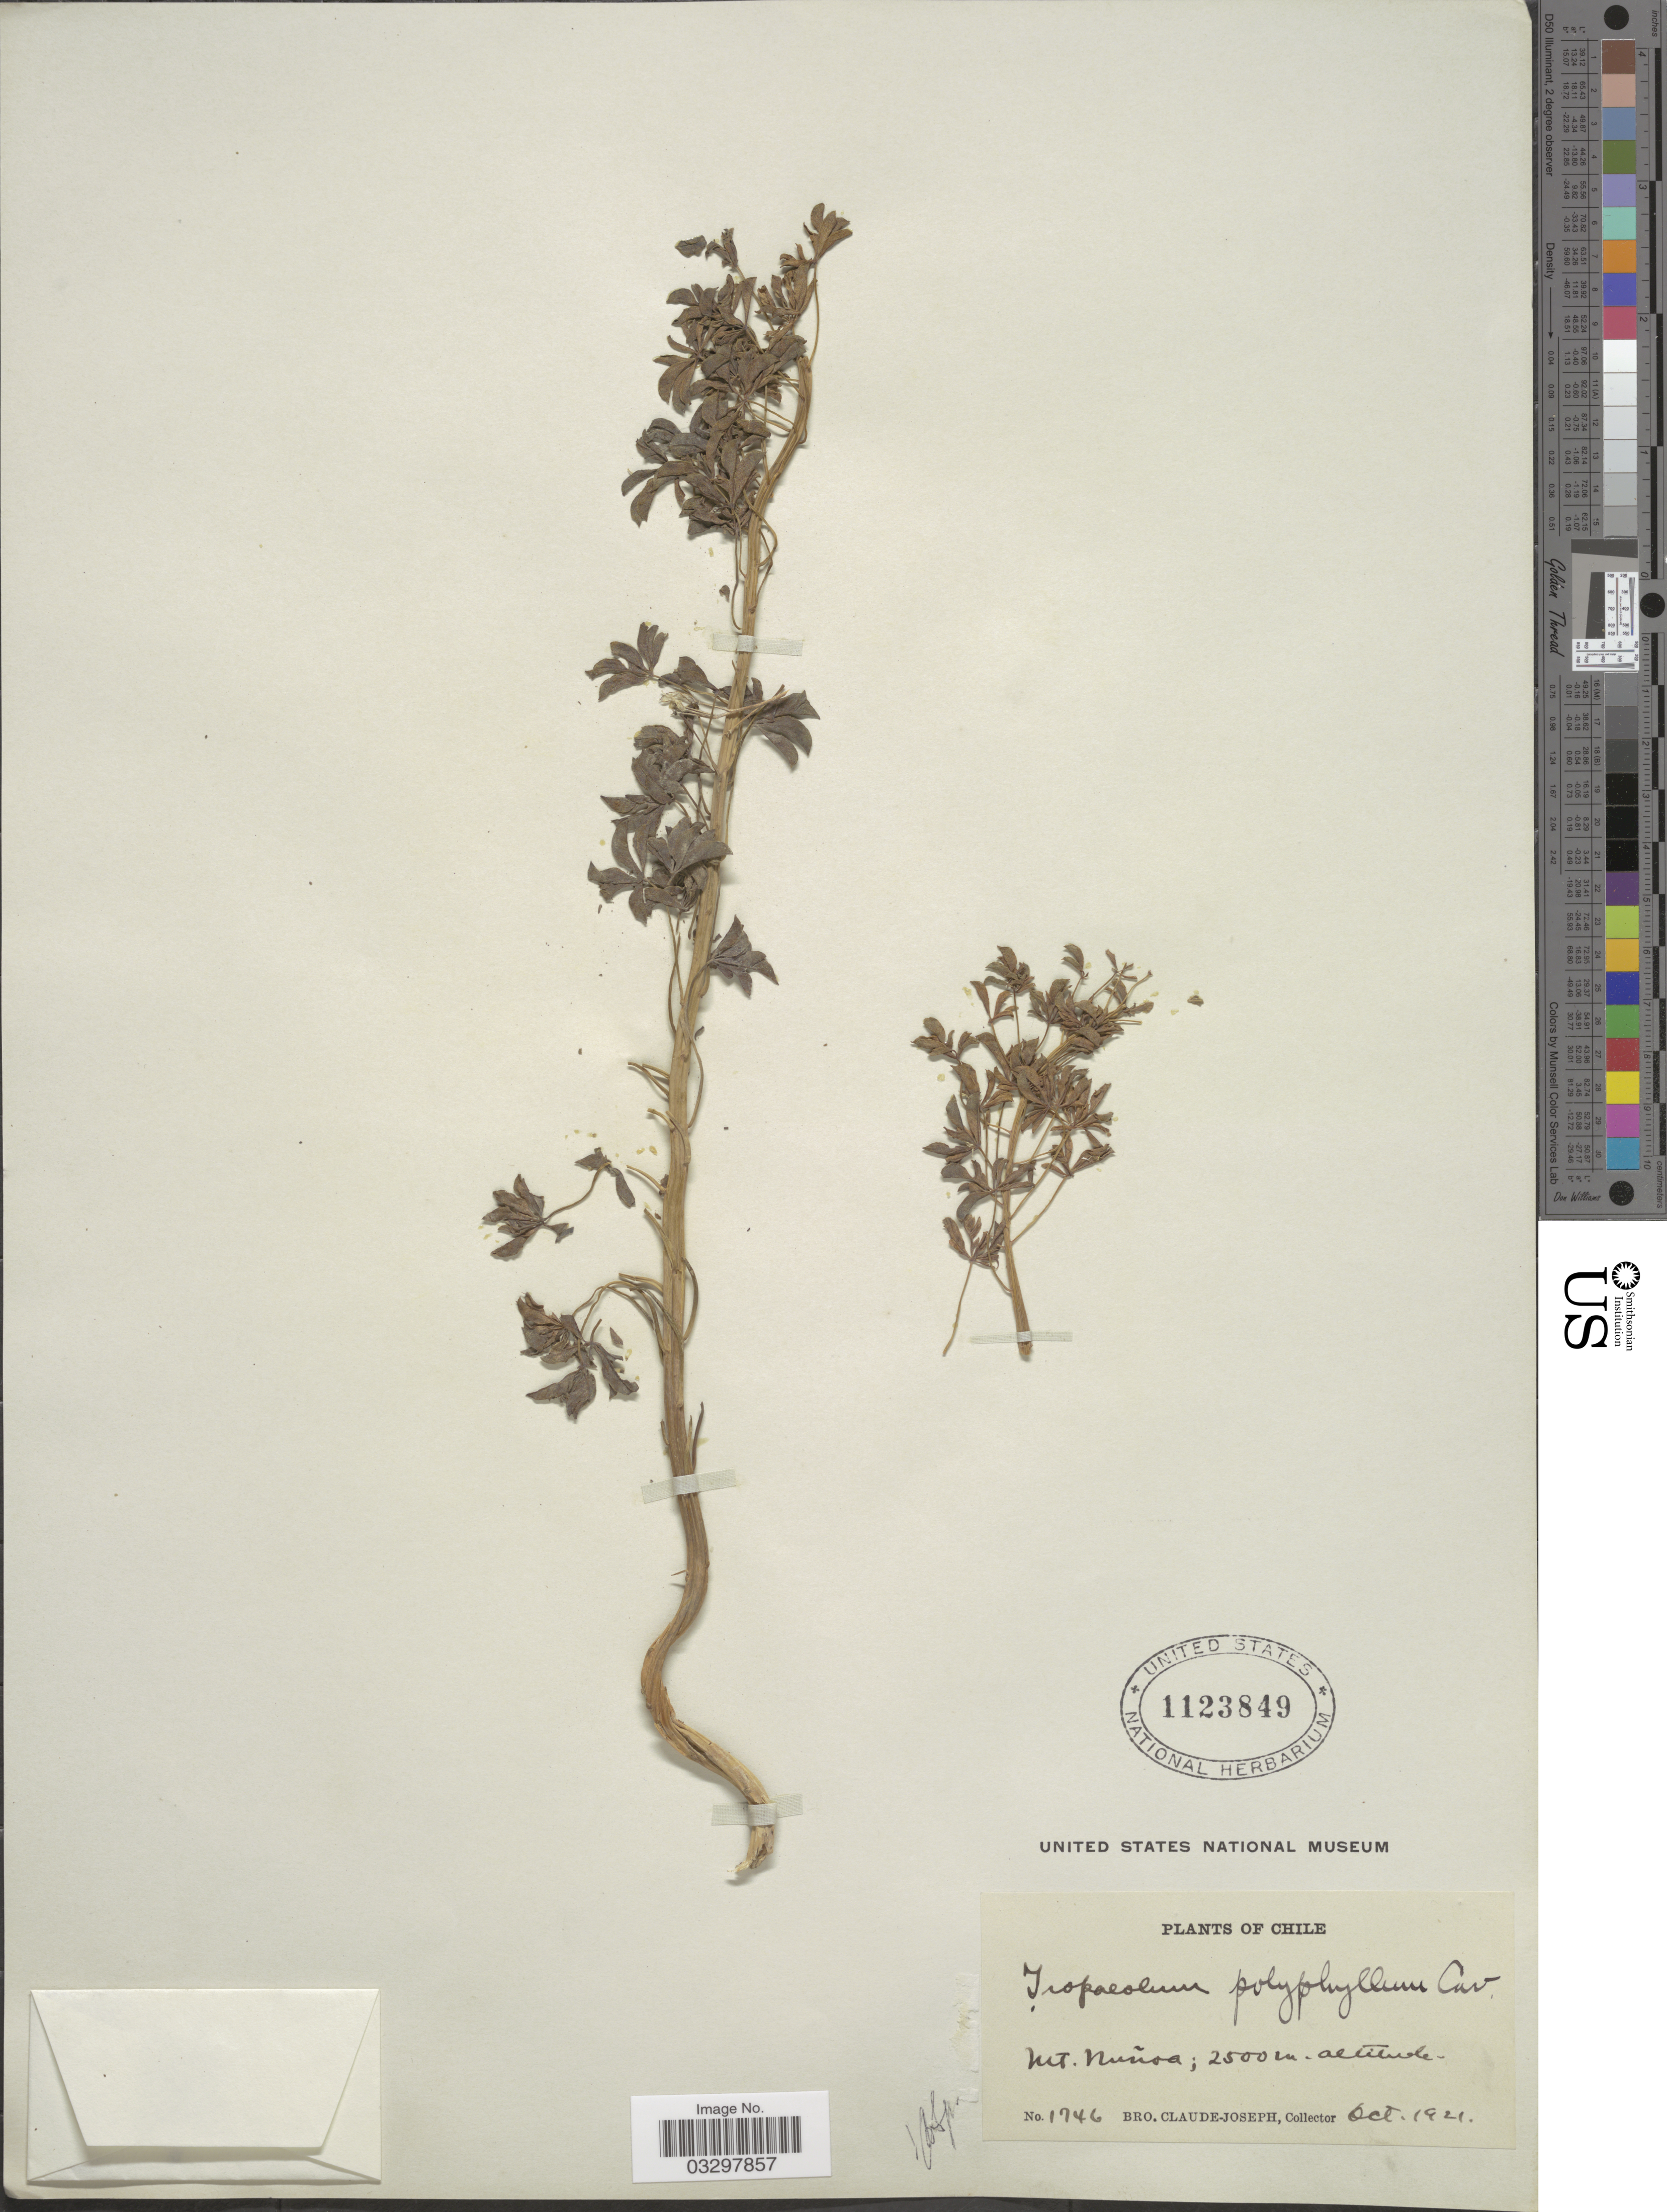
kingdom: Plantae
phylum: Tracheophyta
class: Magnoliopsida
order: Brassicales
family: Tropaeolaceae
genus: Tropaeolum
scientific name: Tropaeolum polyphyllum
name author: Cav.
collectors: Bro. Claude-Joseph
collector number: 1746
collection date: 1921-10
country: Chile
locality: Mt. Nuñoa.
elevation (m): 2500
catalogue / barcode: US 1123849